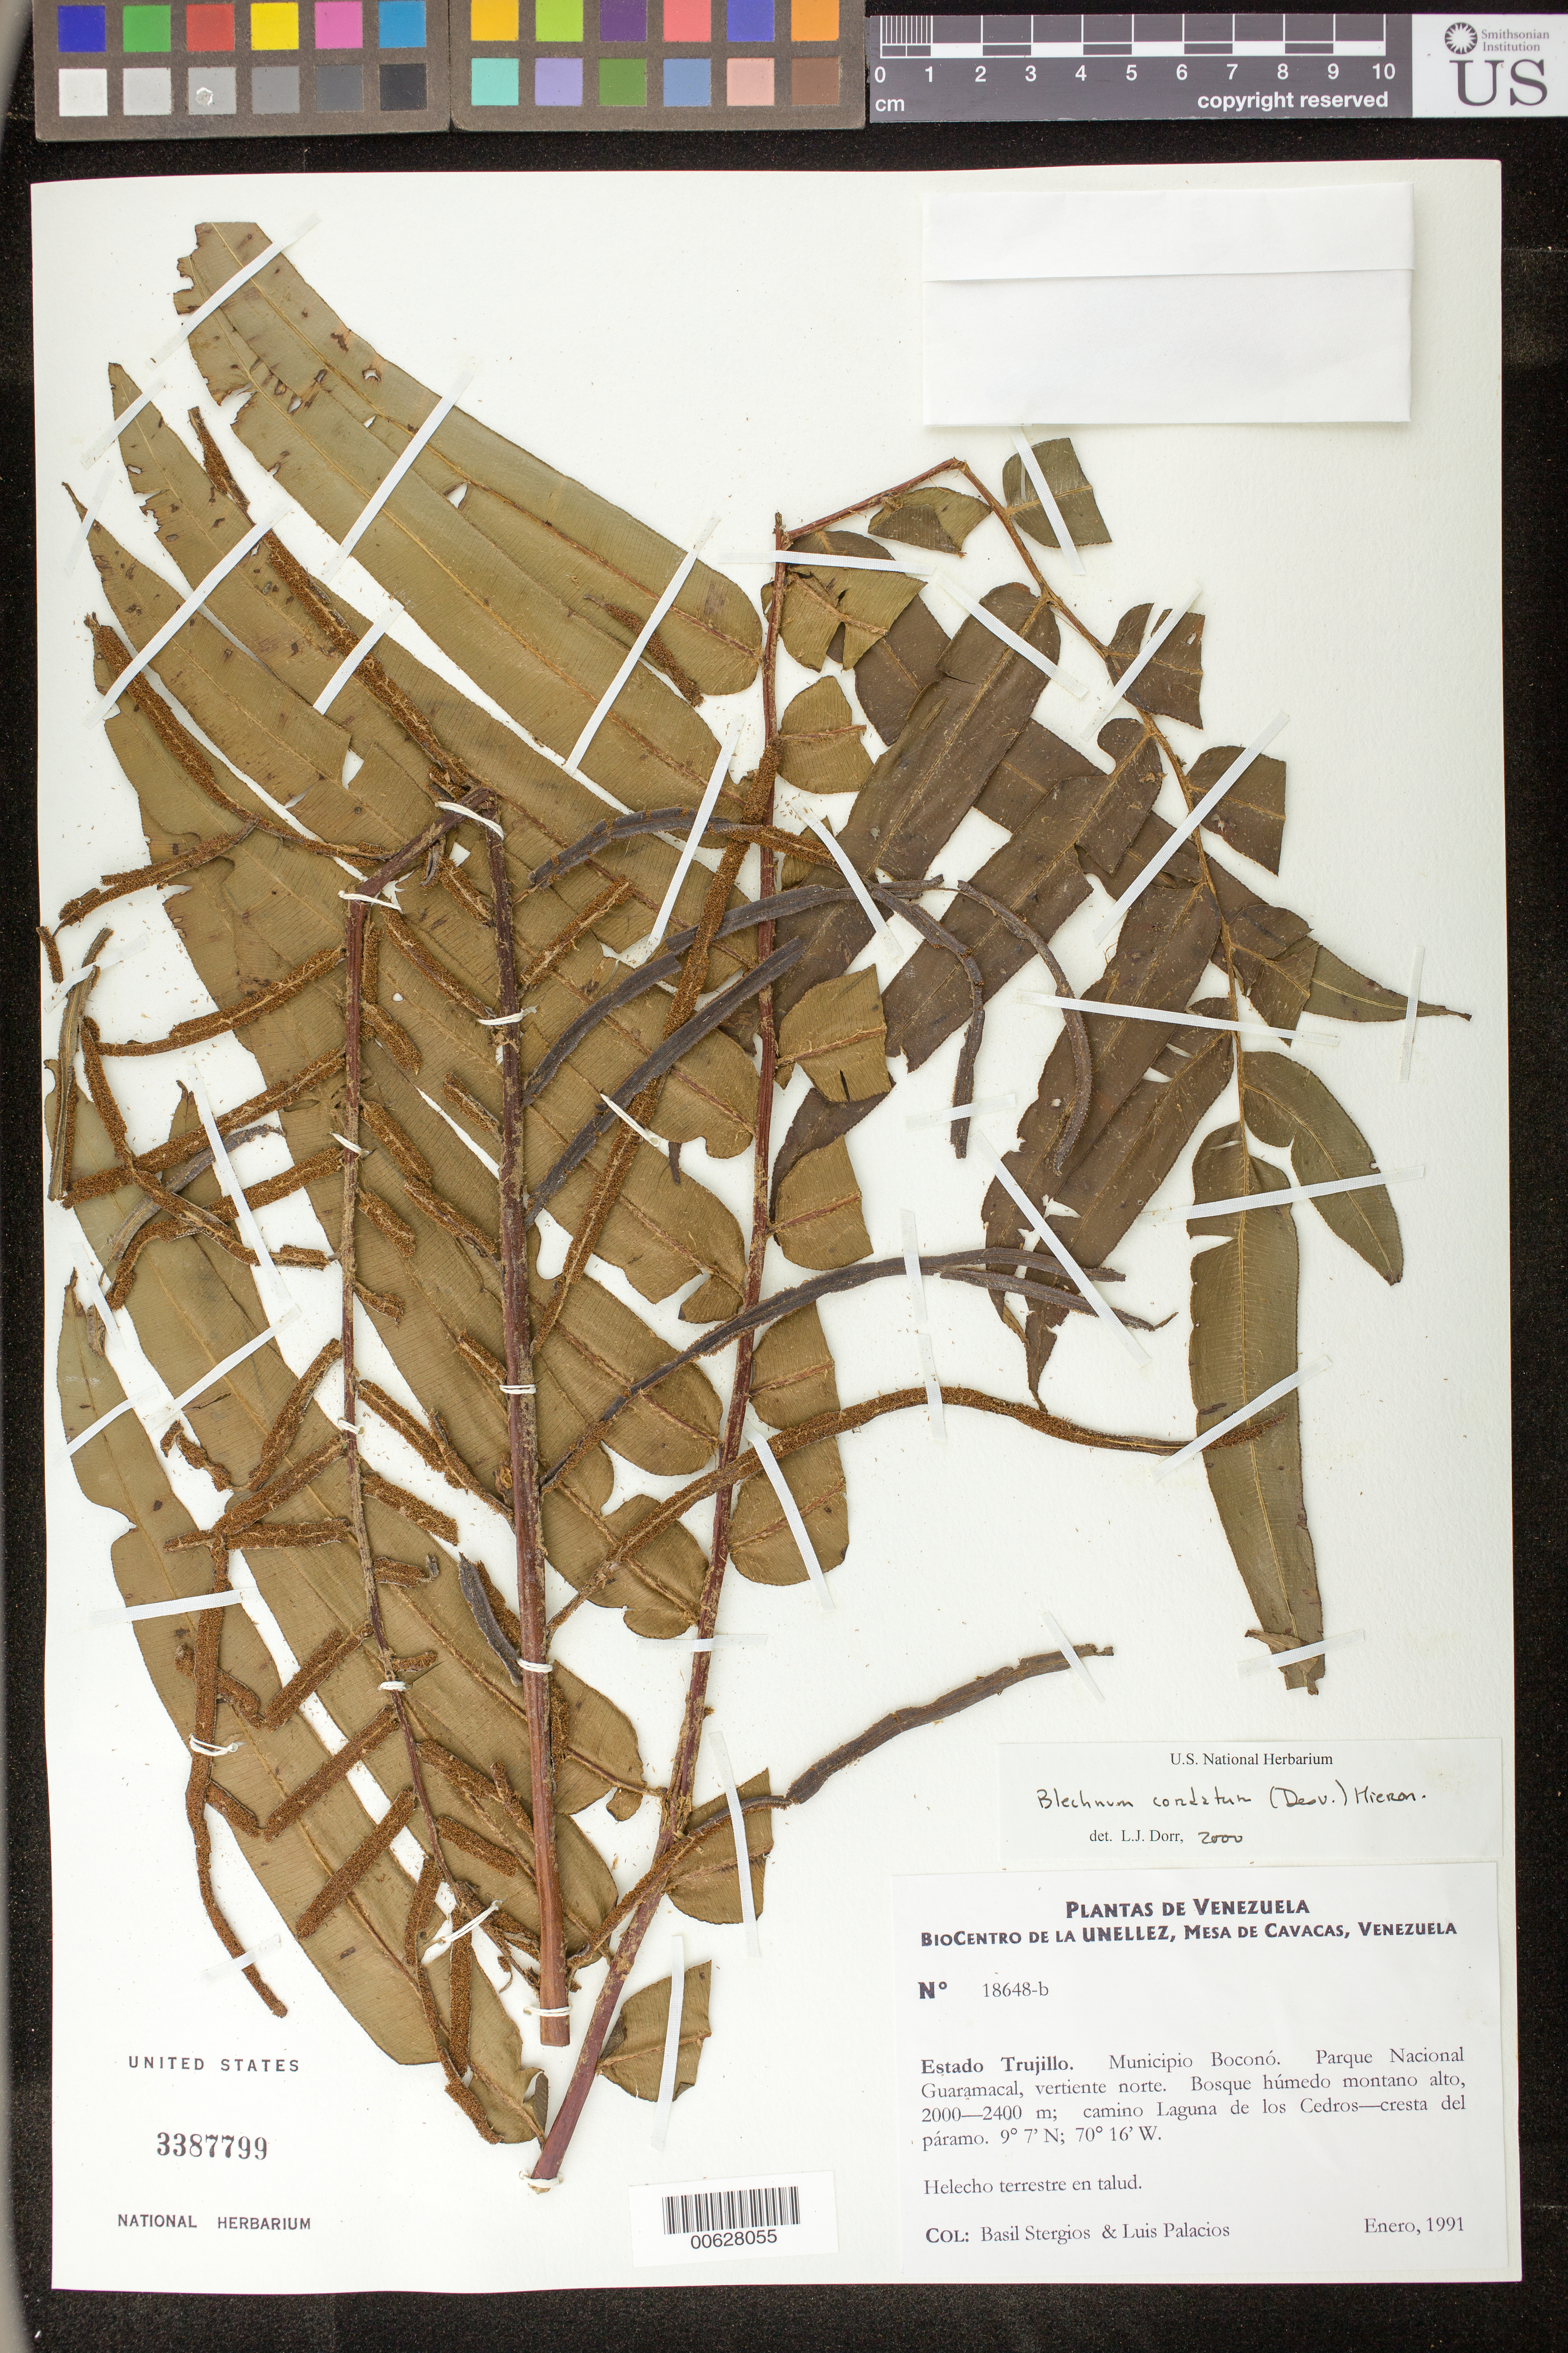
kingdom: Plantae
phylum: Tracheophyta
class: Polypodiopsida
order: Polypodiales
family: Blechnaceae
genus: Blechnum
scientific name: Blechnum cordatum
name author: (Desv.) Hieron.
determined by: Dorr, L. J., (BOT), Smithsonian Institution - National Museum of Natural History (UNITED STATES)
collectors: B. G. Stergios & L. Palacios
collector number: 18648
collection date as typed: Jan 1991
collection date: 1991-01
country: Venezuela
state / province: Trujillo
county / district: Boconó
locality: Parque Nacional Guaramacal, vertiente N, camino laguna de los Cedros-cresta del páramo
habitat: Bosque húmedo montano alto.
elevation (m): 2000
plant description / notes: PORT, US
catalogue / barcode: US 3387799